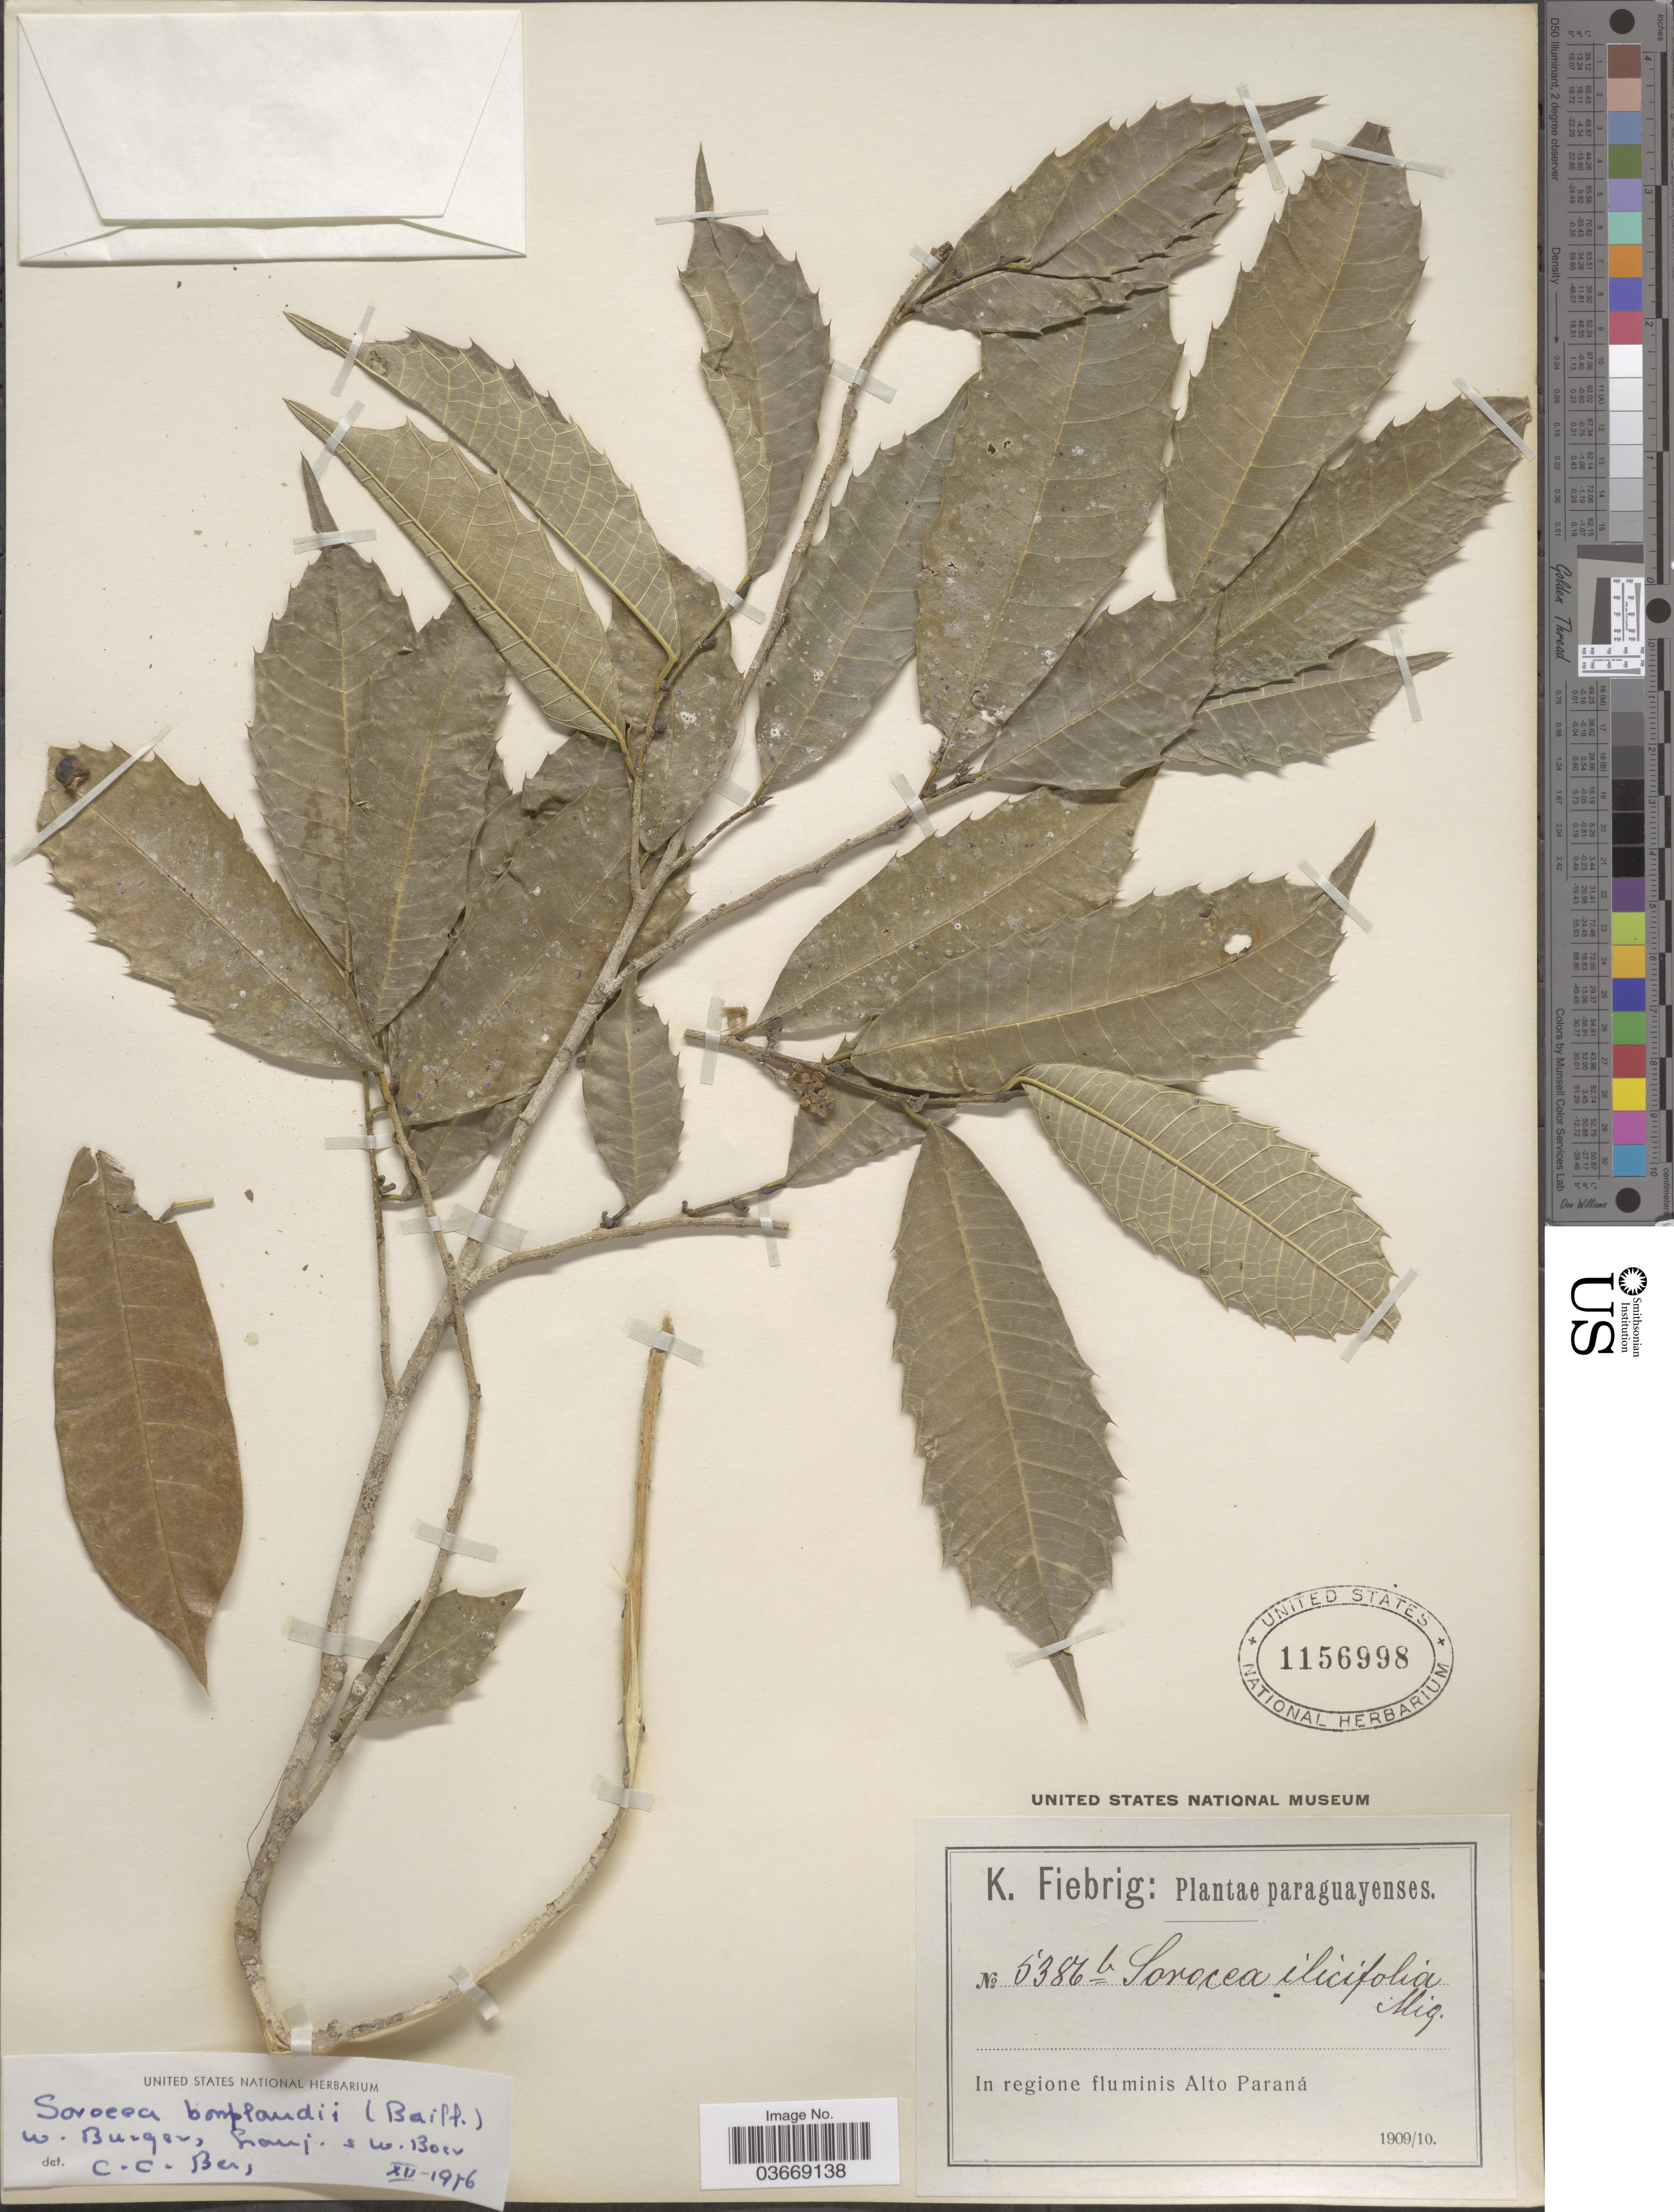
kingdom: Plantae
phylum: Tracheophyta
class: Magnoliopsida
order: Rosales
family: Moraceae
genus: Sorocea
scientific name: Sorocea ilicifolia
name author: Miq.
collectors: K. Fiebrig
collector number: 5386b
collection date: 1909/1910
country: Paraguay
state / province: Alto Parana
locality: In regione fluminis Alto Paraná.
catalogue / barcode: US 1156998